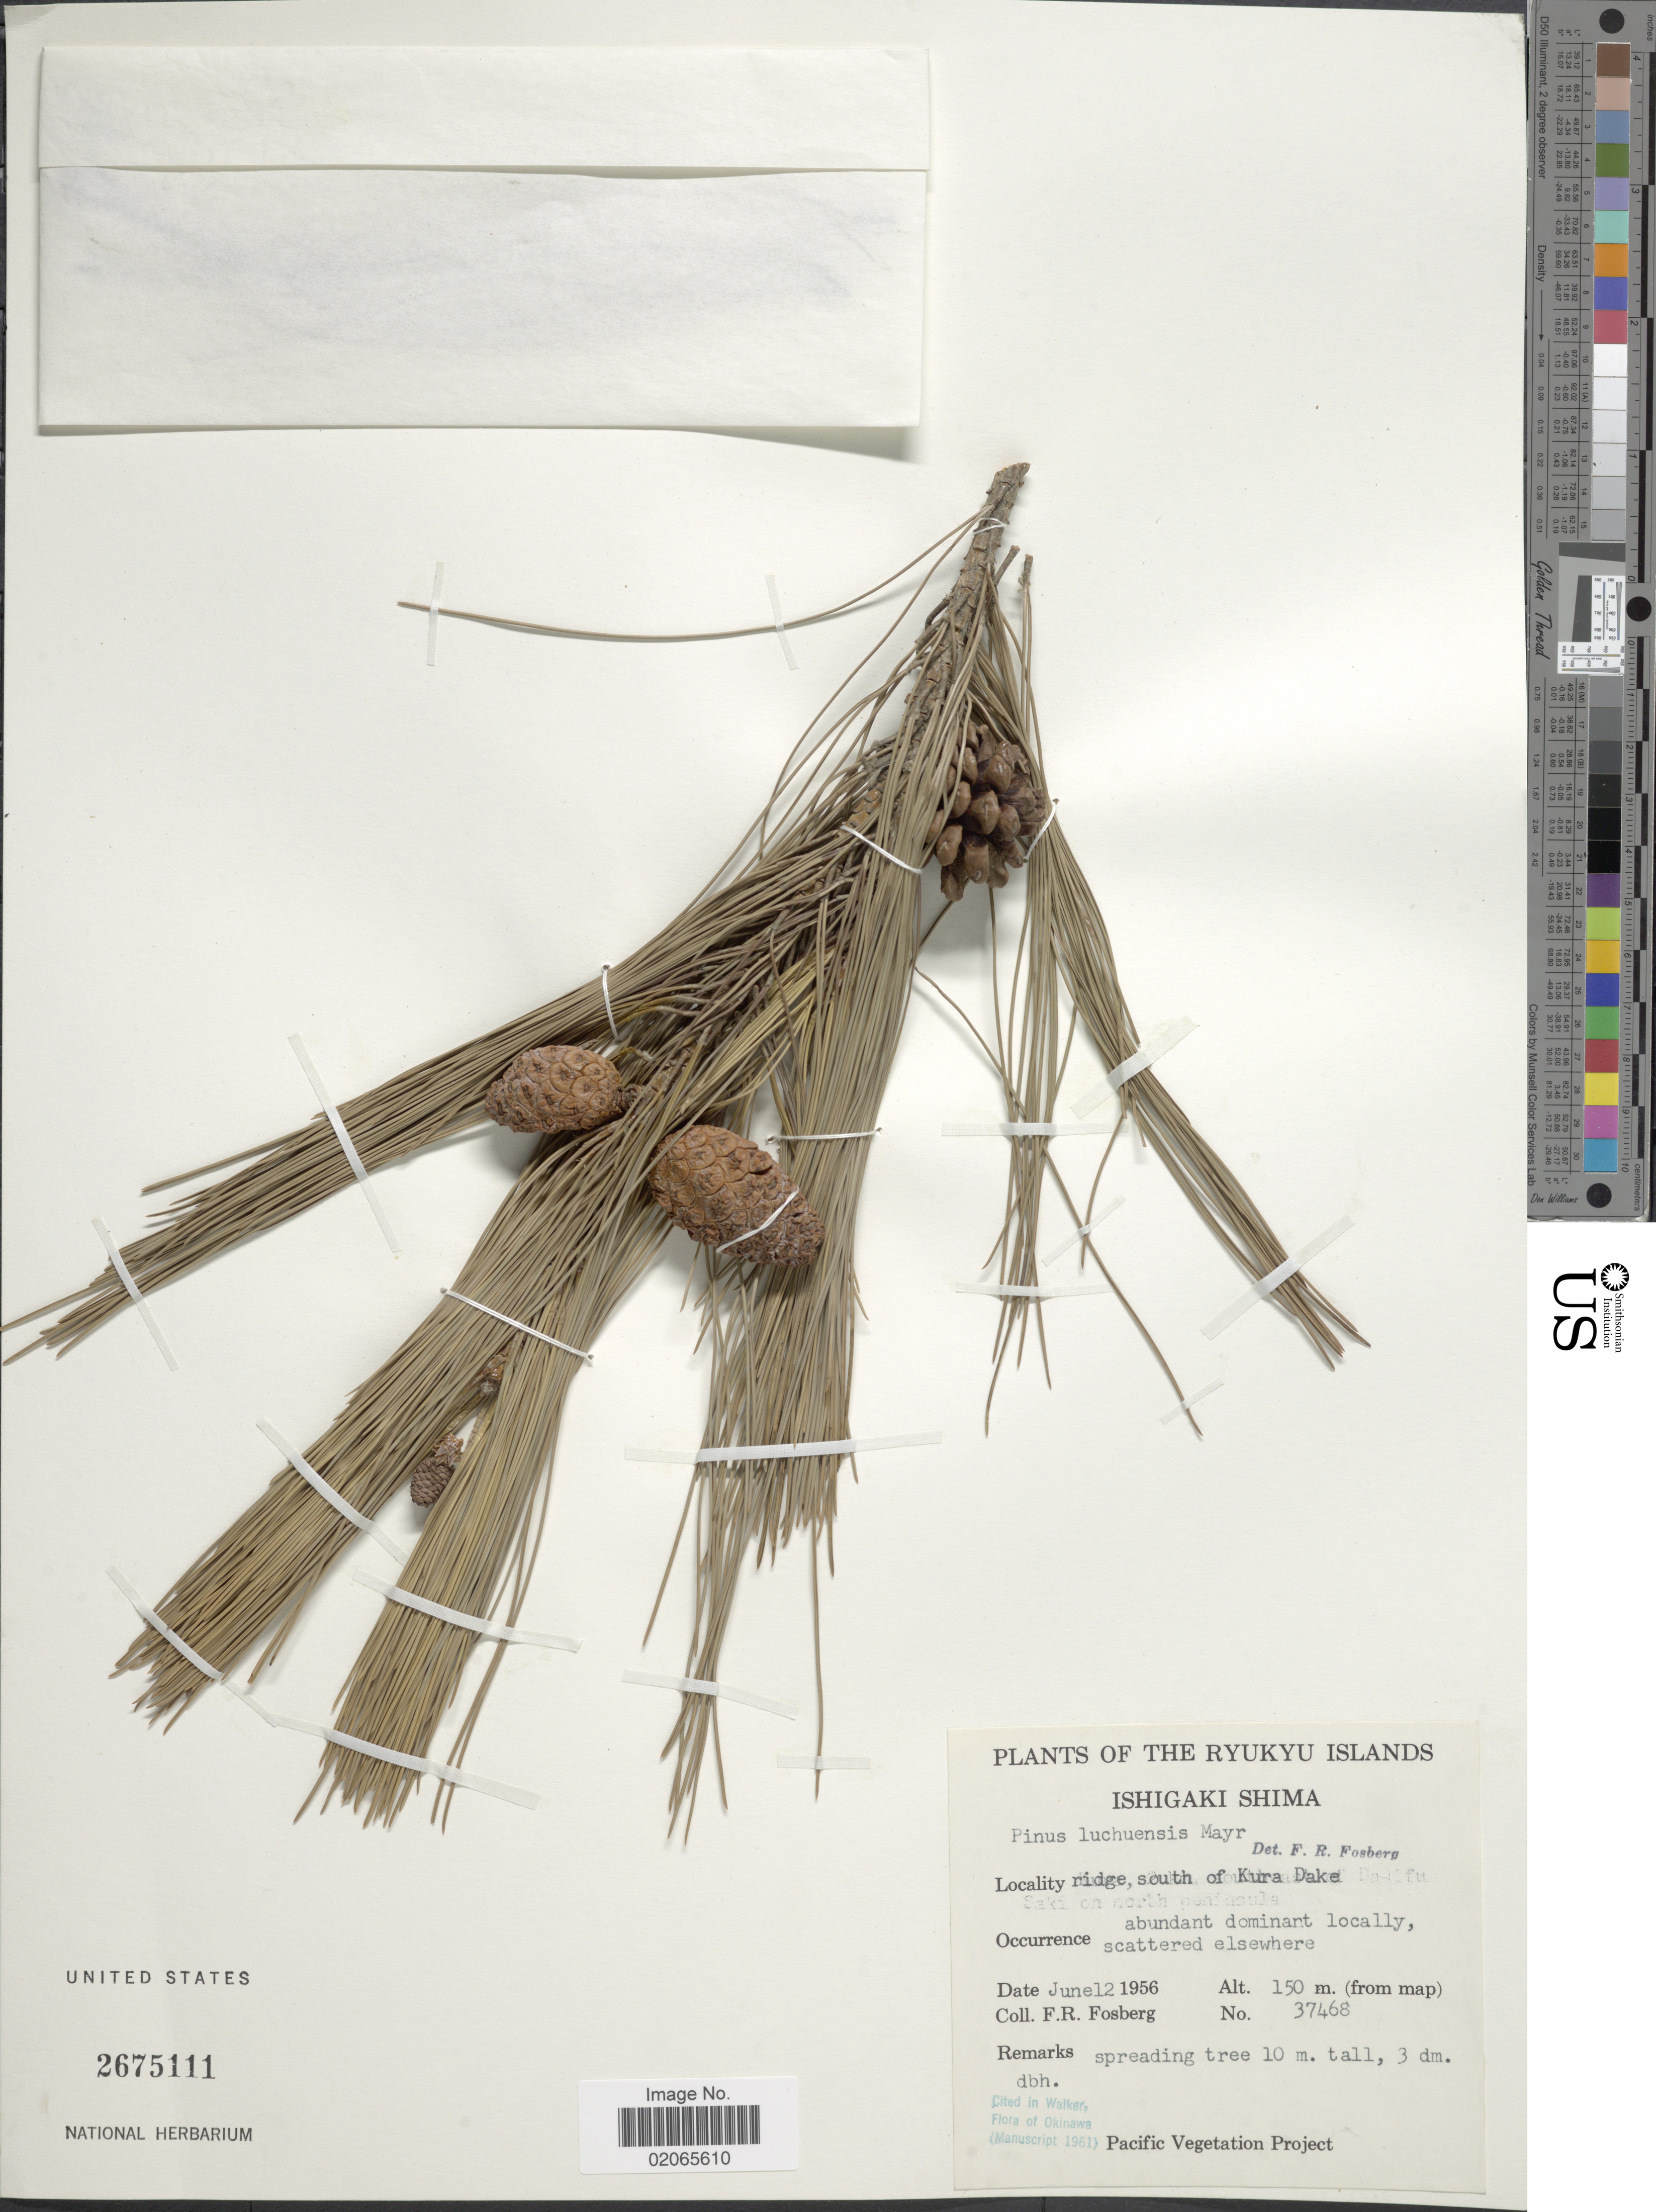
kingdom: Plantae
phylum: Tracheophyta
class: Pinopsida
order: Pinales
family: Pinaceae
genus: Pinus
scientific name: Pinus luchuensis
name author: Mayr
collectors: F. R. Fosberg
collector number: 37468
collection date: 1956-06-12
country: Japan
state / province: Okinawa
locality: Ryukyu islands, ridge, south of Kura Dake, Ishigaki Shima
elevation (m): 150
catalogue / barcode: US 2675111